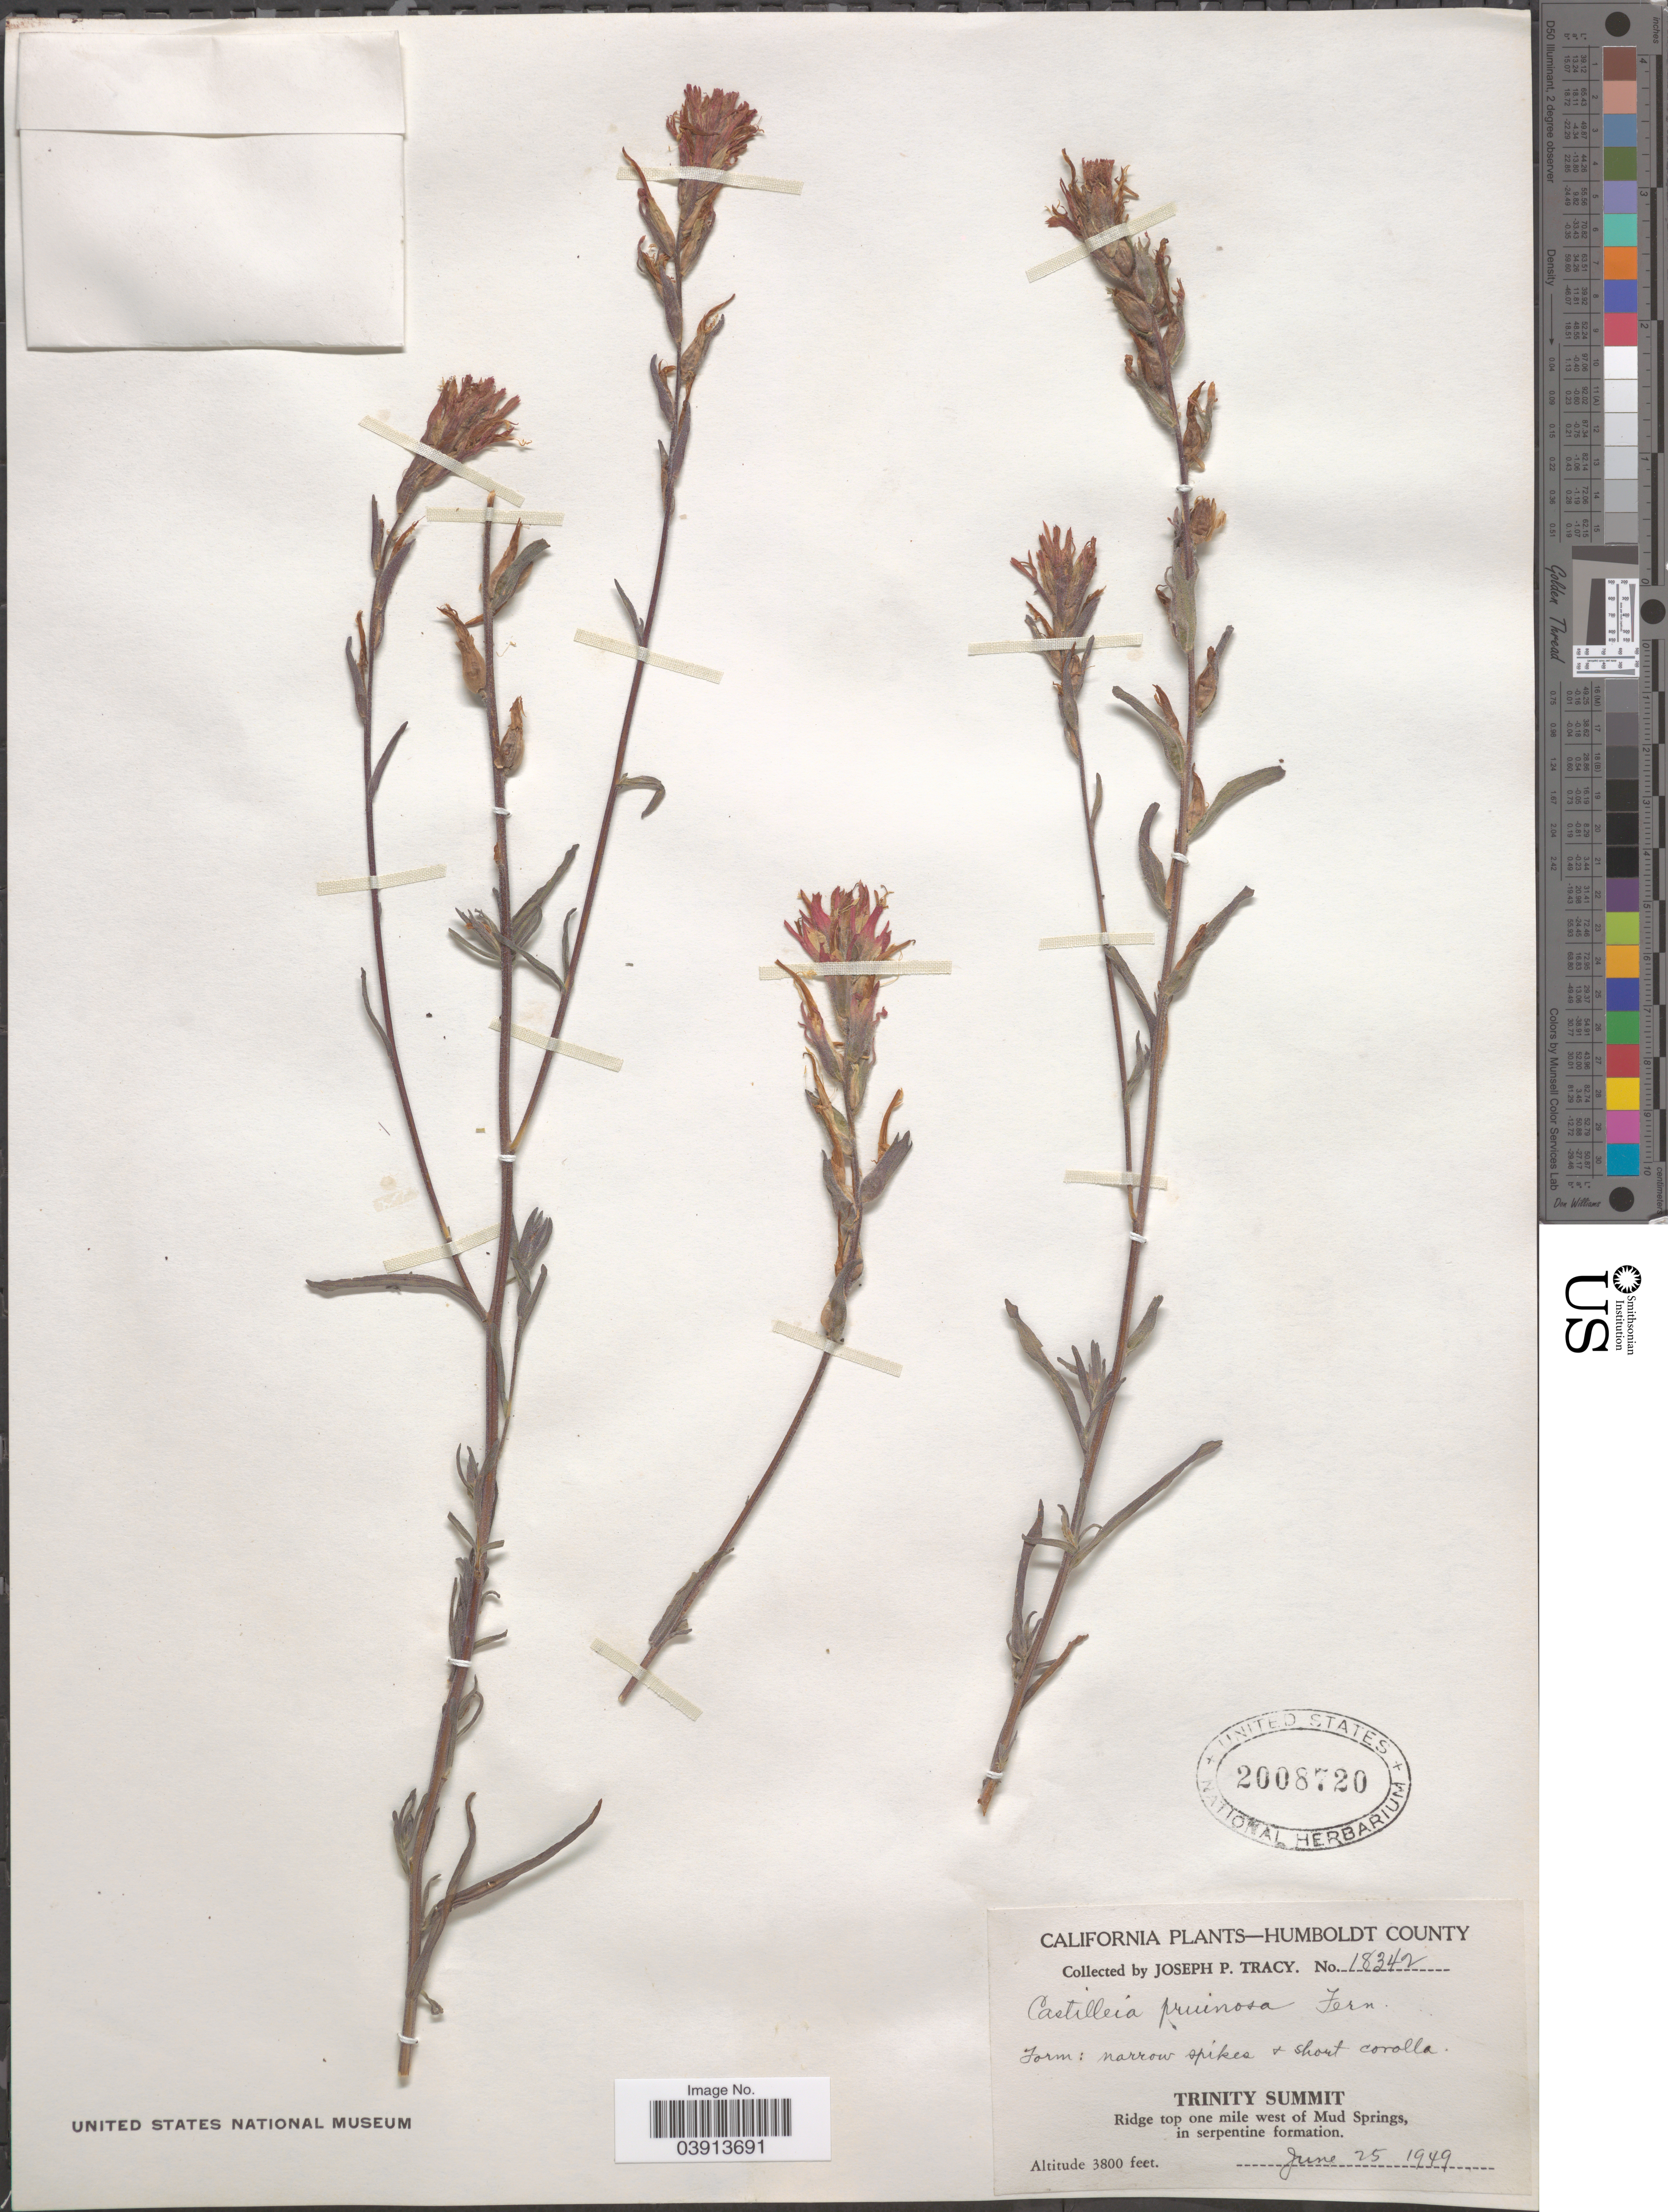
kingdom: Plantae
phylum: Tracheophyta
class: Magnoliopsida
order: Lamiales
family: Orobanchaceae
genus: Castilleja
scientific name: Castilleja pruinosa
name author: Fernald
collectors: J. Tracy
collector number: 18342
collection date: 1949-06-25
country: United States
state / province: California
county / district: Humboldt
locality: Humboldt County. Trinity Summit. Ridge top one mile west of Mud Springs.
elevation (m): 1158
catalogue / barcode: US 2008720